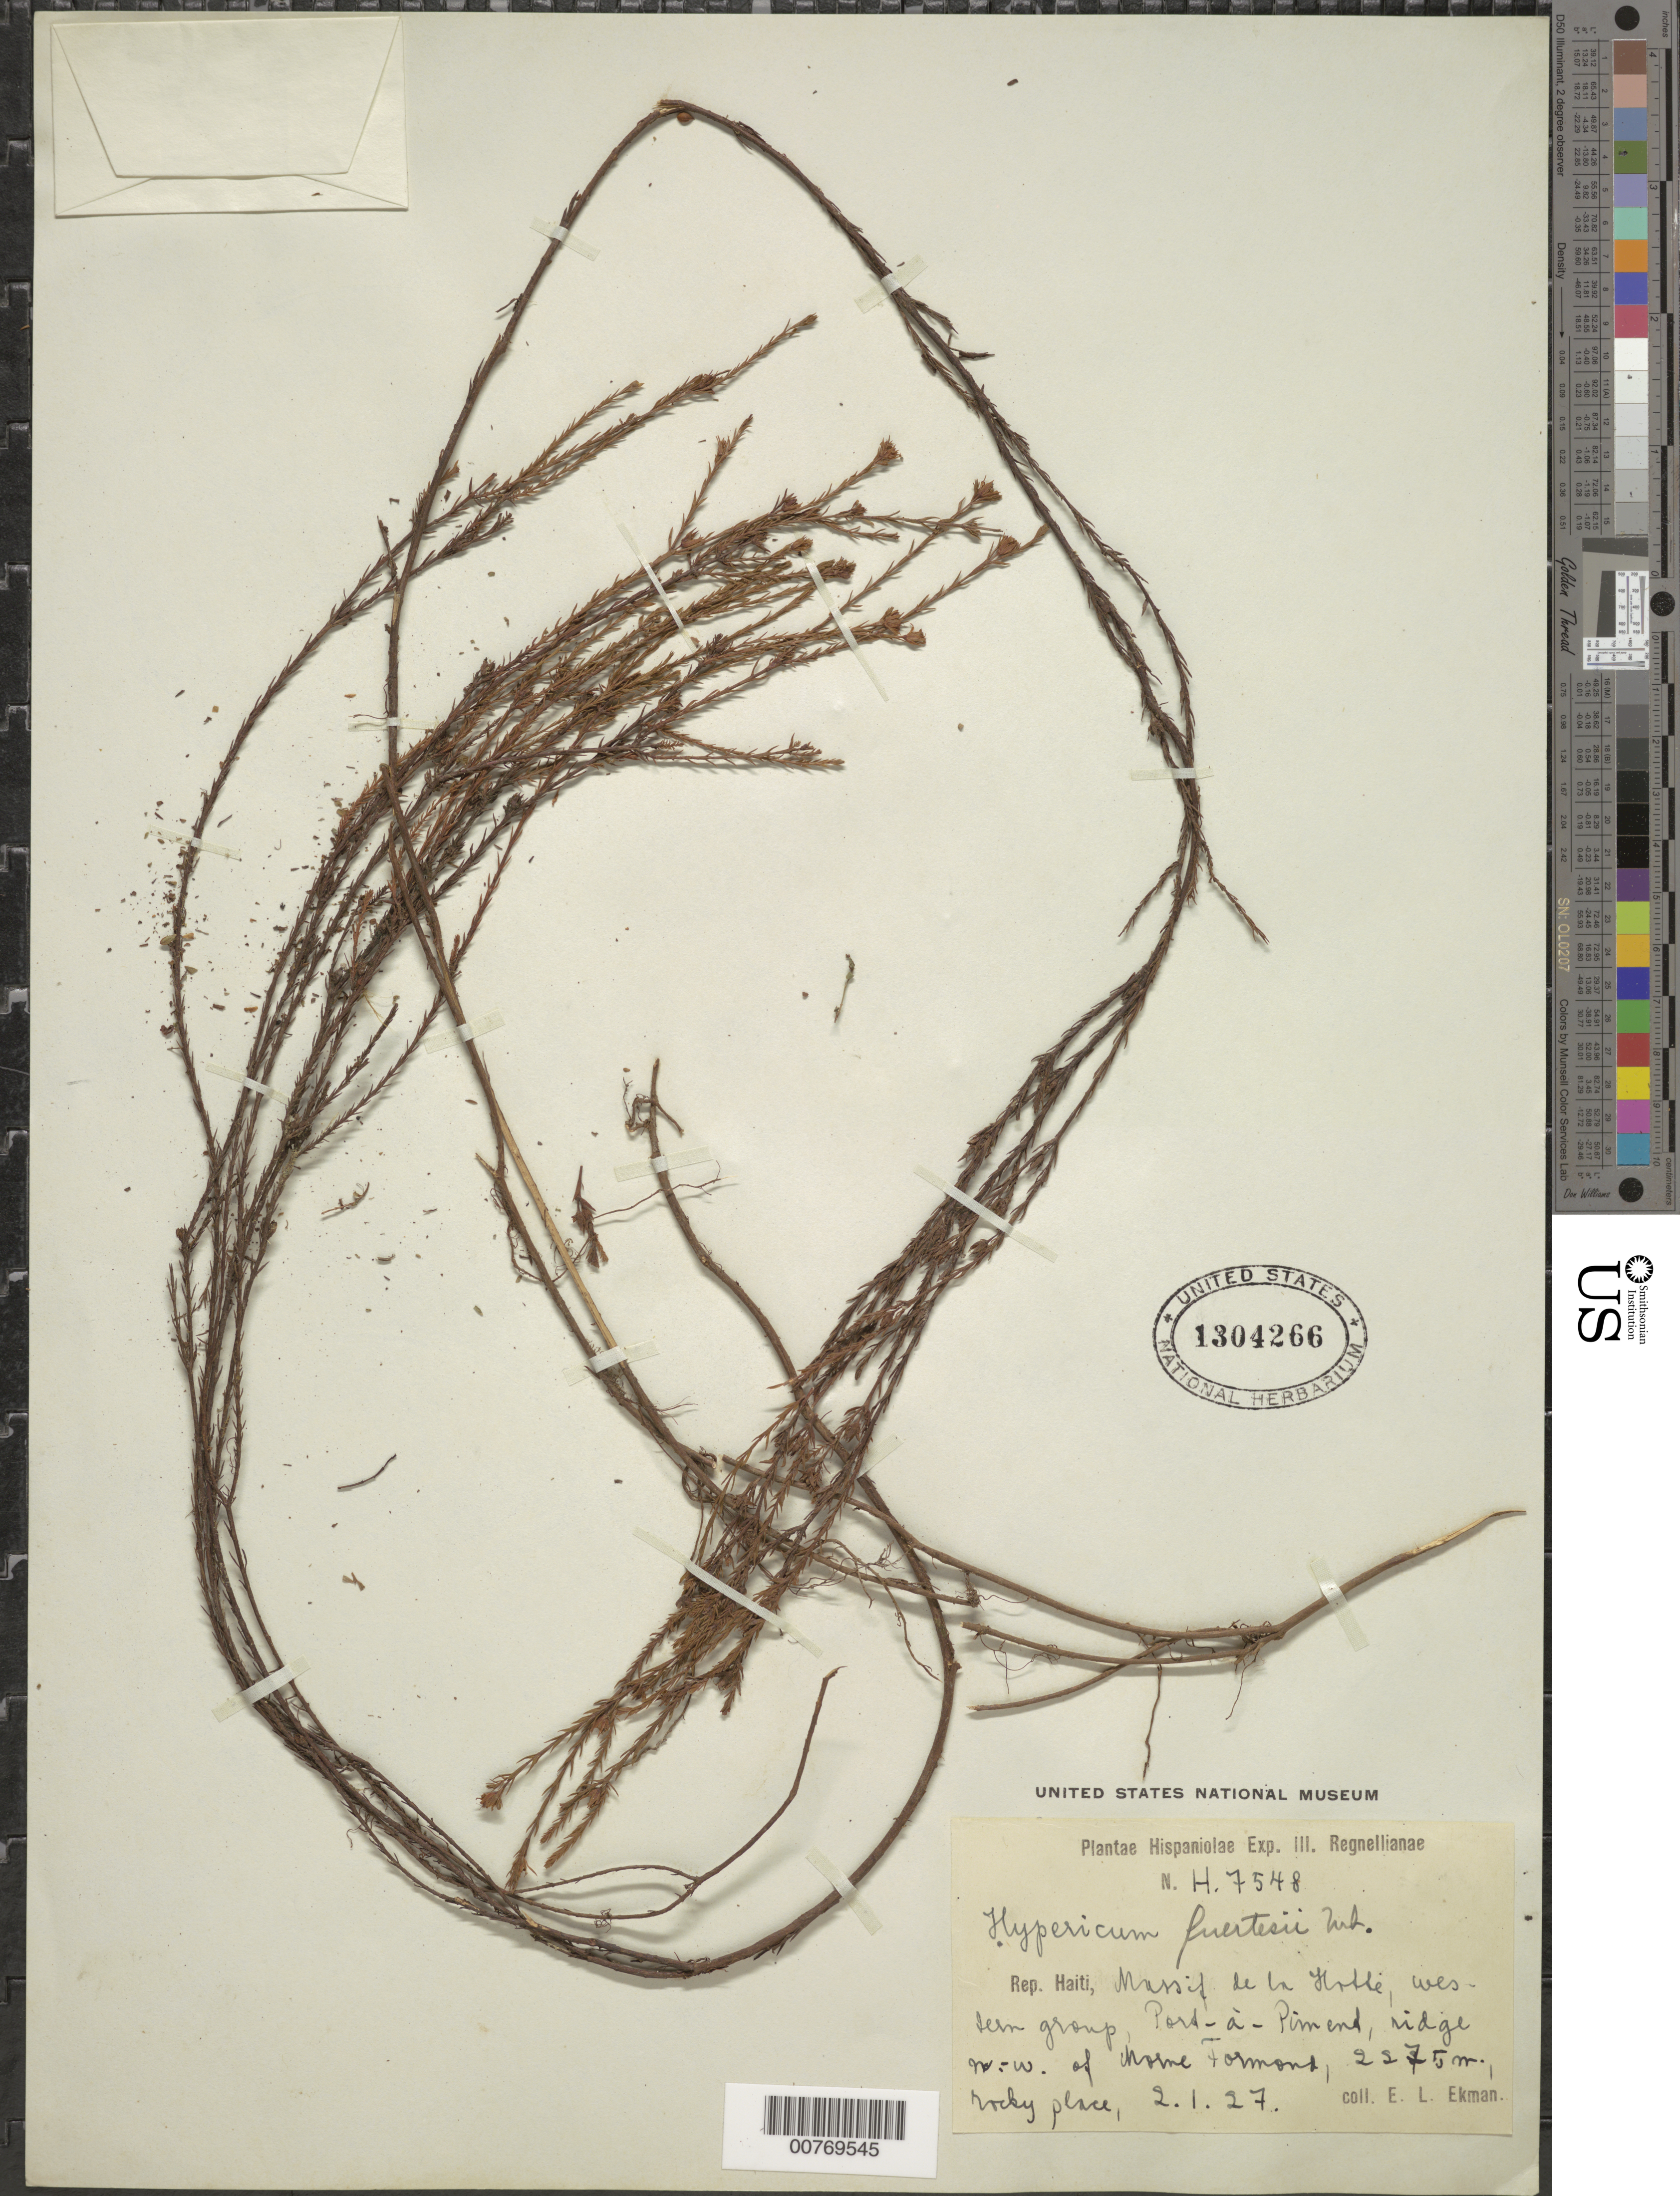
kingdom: Plantae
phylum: Tracheophyta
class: Magnoliopsida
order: Malpighiales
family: Hypericaceae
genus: Hypericum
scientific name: Hypericum fuertesii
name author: Urb.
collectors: E. L. Ekman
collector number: H 7548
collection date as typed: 02 Jan 1927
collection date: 1927-01-02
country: Haiti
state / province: Ouest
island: Hispaniola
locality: Massif de la Selle, western group, Prot-á-Pim end, ridge of Norme Formond.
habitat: Rocky place.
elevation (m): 2275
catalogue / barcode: US 1304266